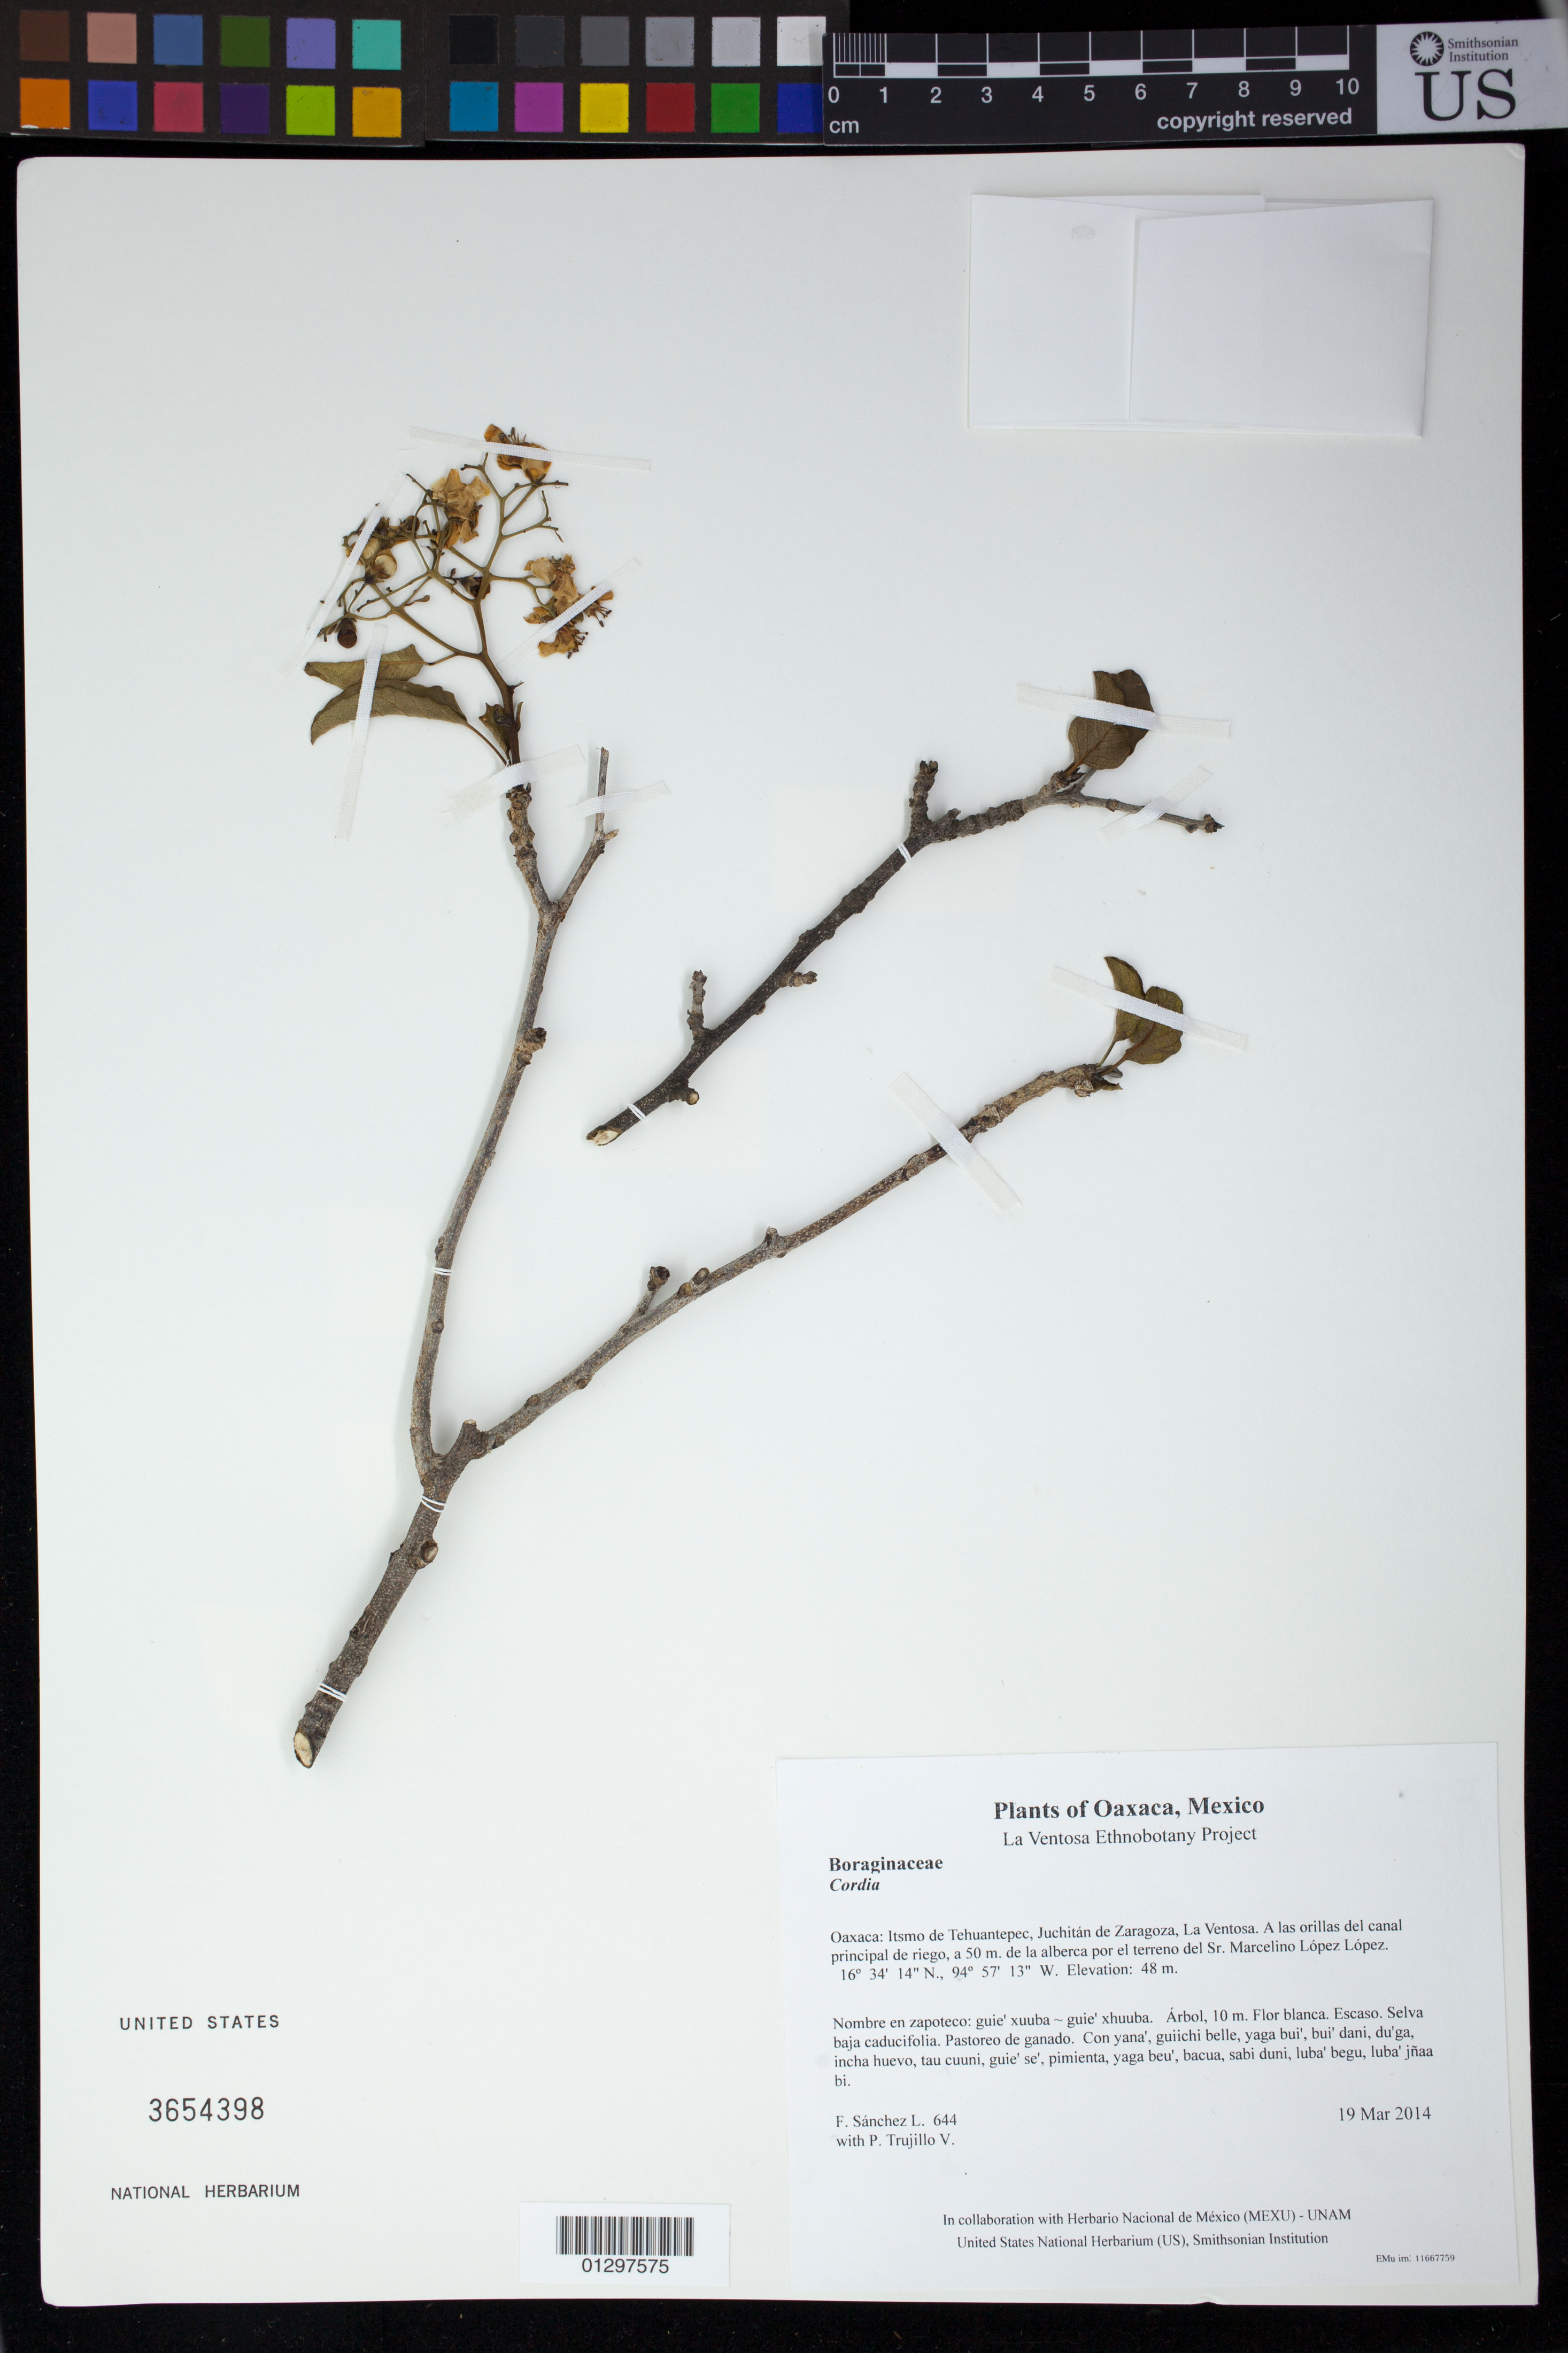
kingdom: Plantae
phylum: Tracheophyta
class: Magnoliopsida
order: Boraginales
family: Ehretiaceae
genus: Bourreria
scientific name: Bourreria purpusii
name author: Brandegee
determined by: Velasco G., Kenia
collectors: F. Sánchez L. & P. Trujillo V.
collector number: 644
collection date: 2014-03-19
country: Mexico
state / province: Oaxaca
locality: Itsmo de Tehuantepec, Juchitán de Zaragoza, La Ventosa. A las orillas del canal principal de riego, a 50 m. de la alberca por el terreno del Sr. Marcelino López López.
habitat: Selva baja caducifolia. Pastoreo de ganado.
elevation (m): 48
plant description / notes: JEBOT, MEXU, SERO, US; Yaga. 10 m. Guie' naquichi'. Huaxie'.; jazmín del Istmo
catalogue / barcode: US 3654398